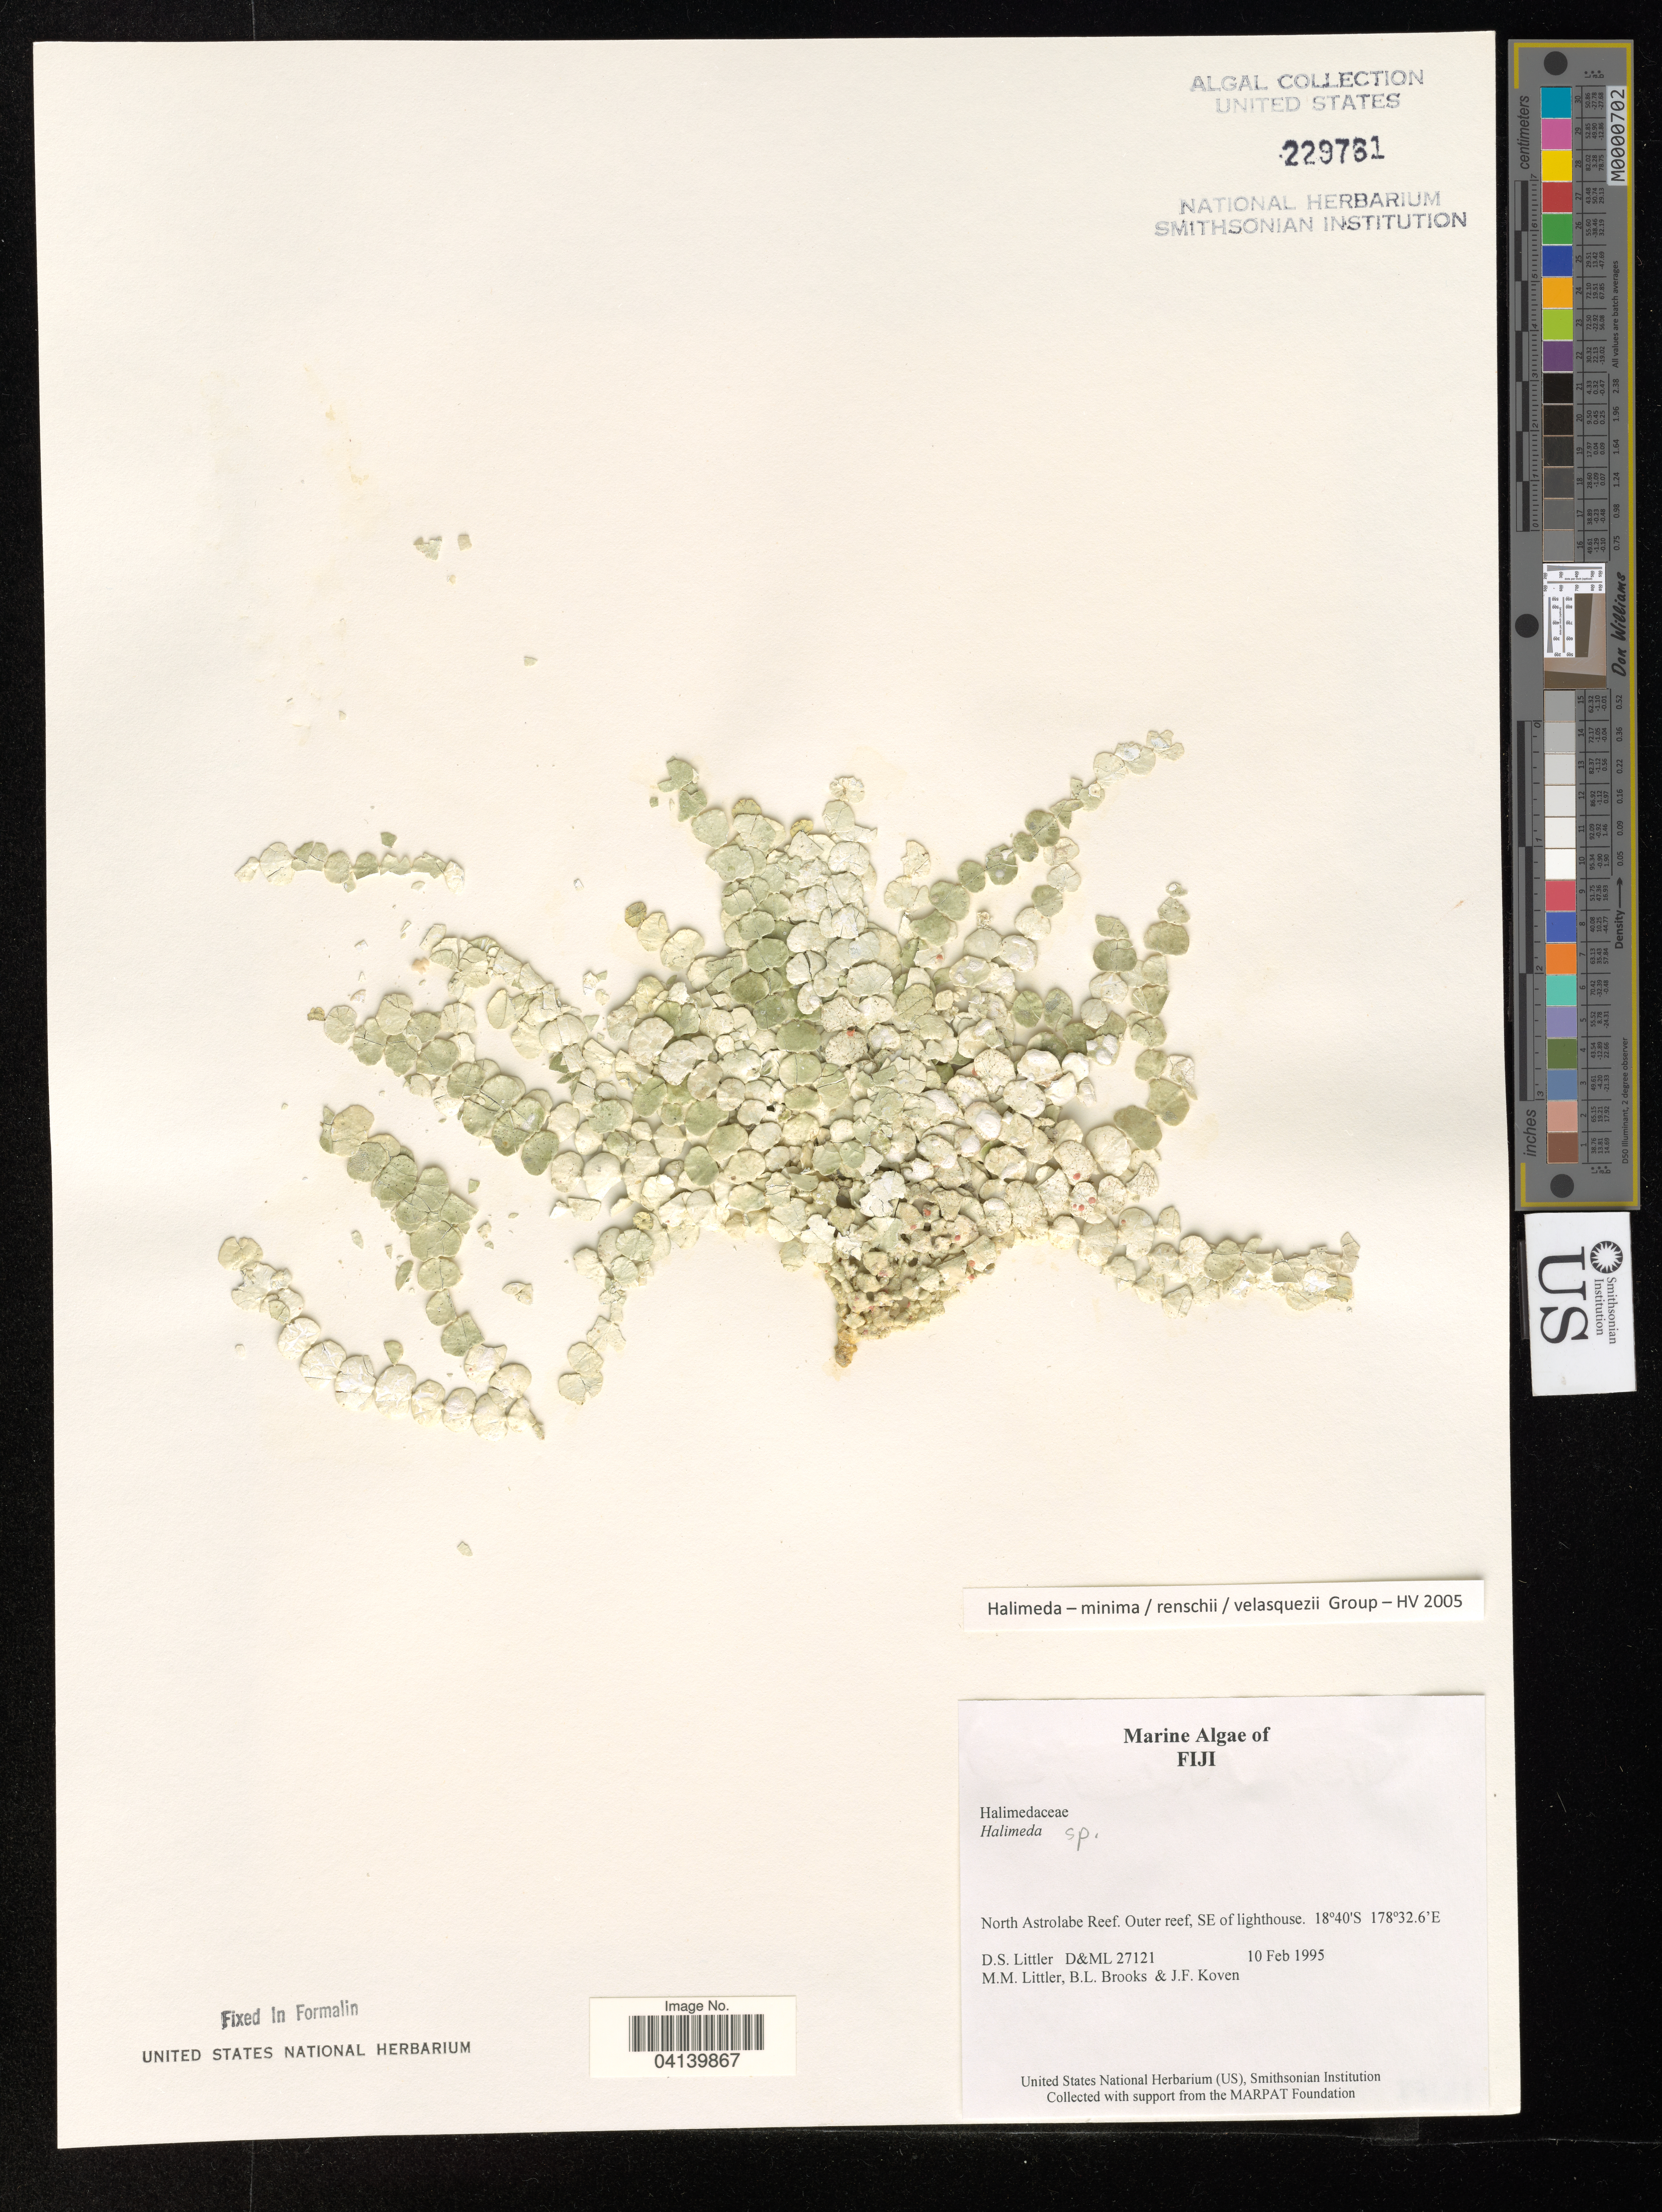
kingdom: Plantae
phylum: Chlorophyta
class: Ulvophyceae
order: Bryopsidales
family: Halimedaceae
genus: Halimeda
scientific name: Halimeda sp.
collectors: D. S. Littler, B. Brooks & J. Koven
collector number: D&ML 27121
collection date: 1995-02-10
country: Fiji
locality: North Astrolabe Reef. Outer reef, SE of lighthouse.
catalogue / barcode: US 228761